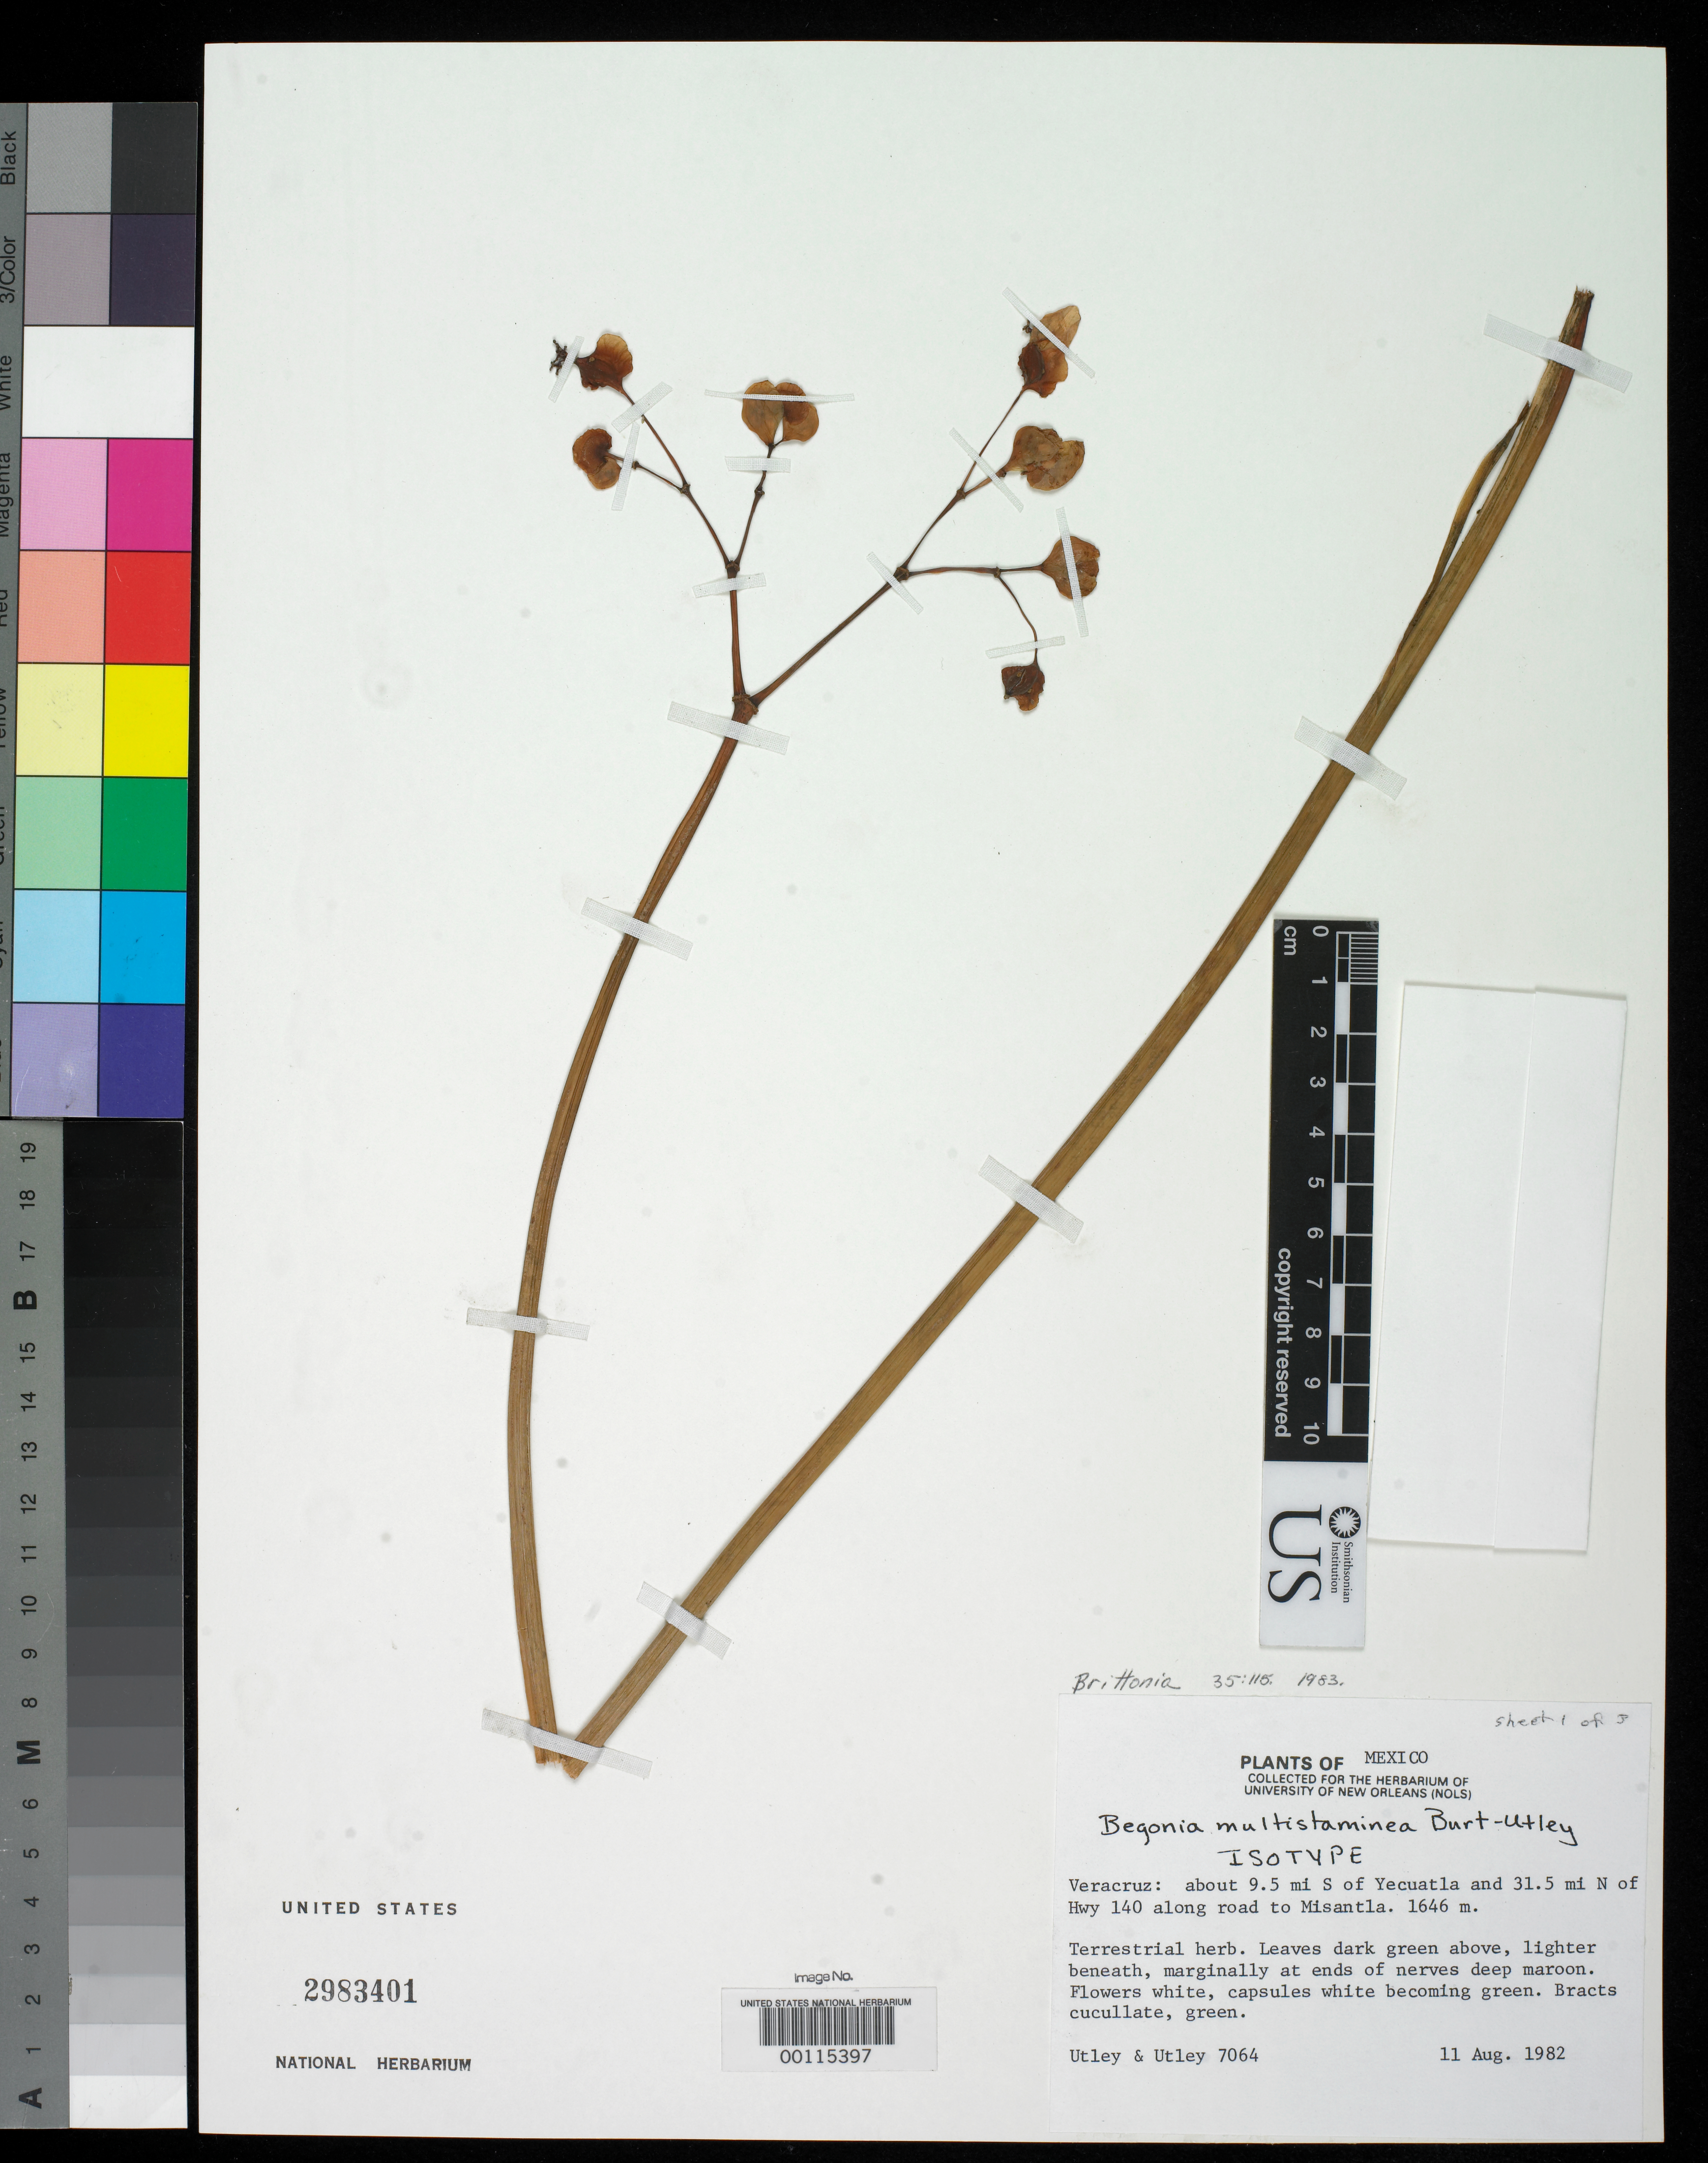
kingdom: Plantae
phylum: Tracheophyta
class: Magnoliopsida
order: Cucurbitales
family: Begoniaceae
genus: Begonia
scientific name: Begonia multistaminea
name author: Burt-Utley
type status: Isotype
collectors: J. F. Utley & K. M. Burt-Utley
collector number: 7064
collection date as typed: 11 Aug 1982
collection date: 1982-08-11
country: Mexico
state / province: Veracruz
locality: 9.5 mi S of Yecuatla, 31.5 mi N of hwy 140 along road to Misantla.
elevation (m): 1646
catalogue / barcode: US 2983401